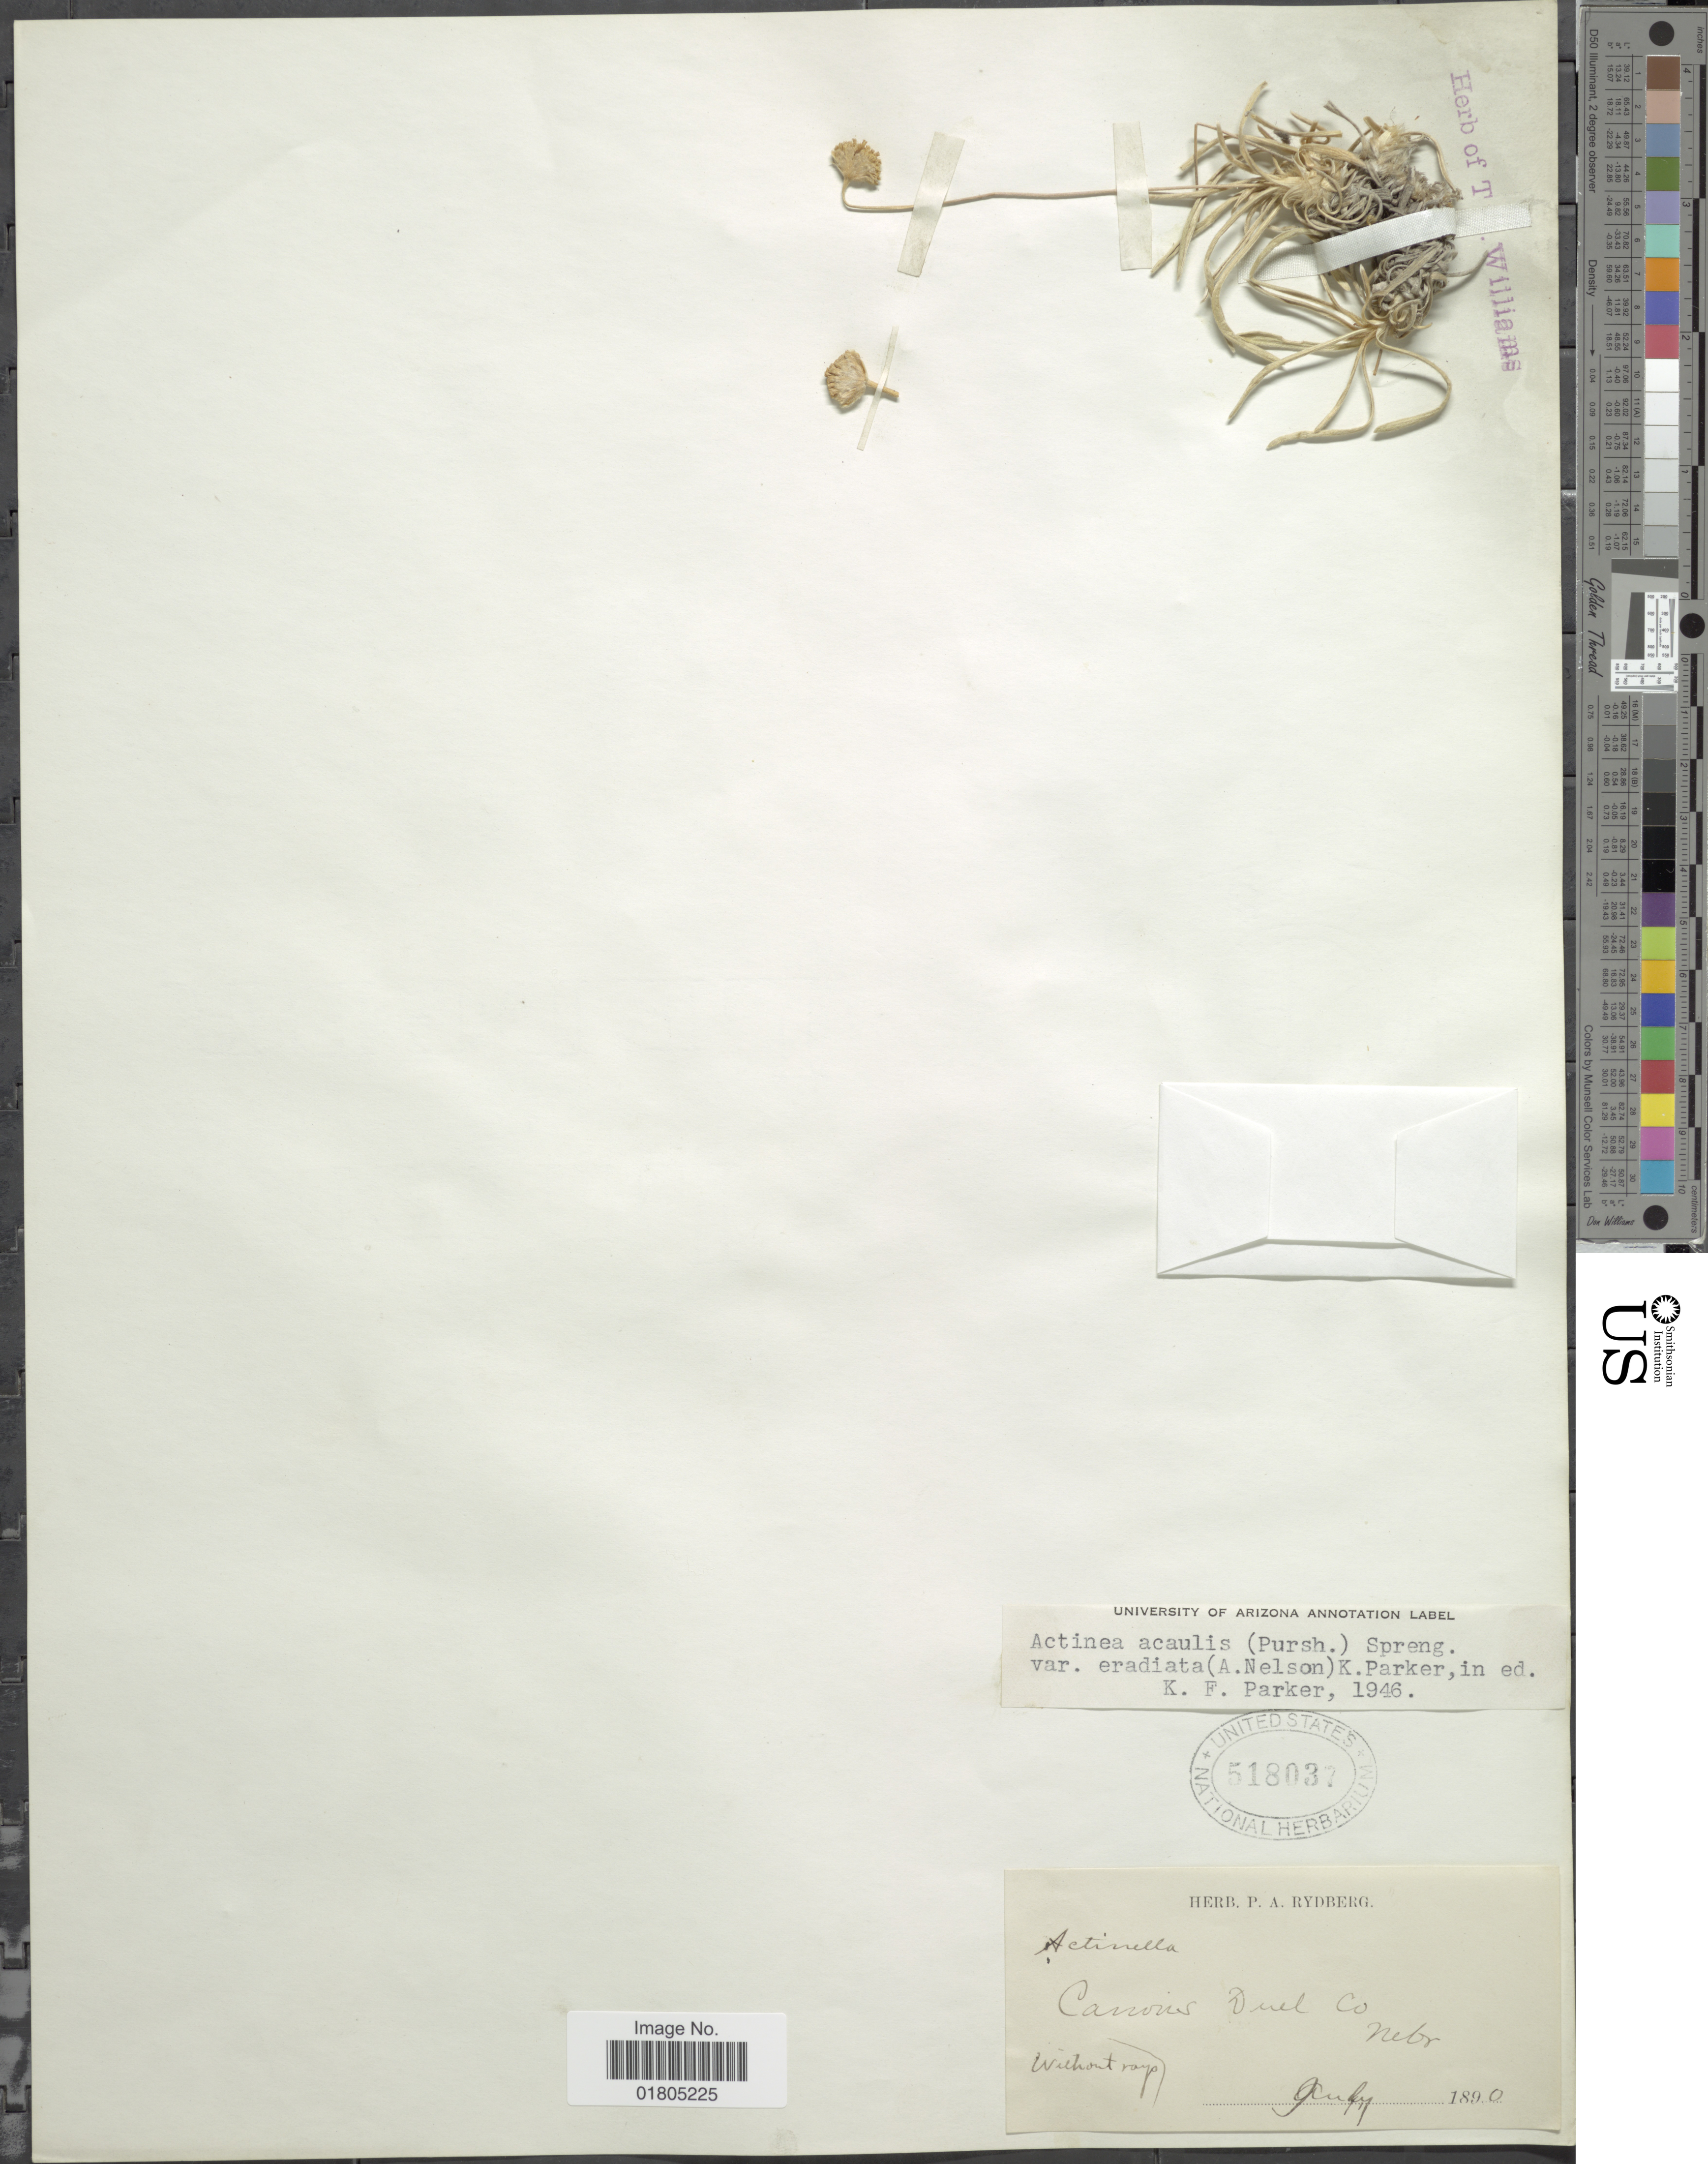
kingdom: Plantae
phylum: Tracheophyta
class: Magnoliopsida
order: Asterales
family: Asteraceae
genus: Actinea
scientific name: Actinea acaulis var. eradiata ( indet)?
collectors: ex herb. P. A. Rydberg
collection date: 1890-07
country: United States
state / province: Nebraska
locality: Canons Dinel Co.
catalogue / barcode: US 518037